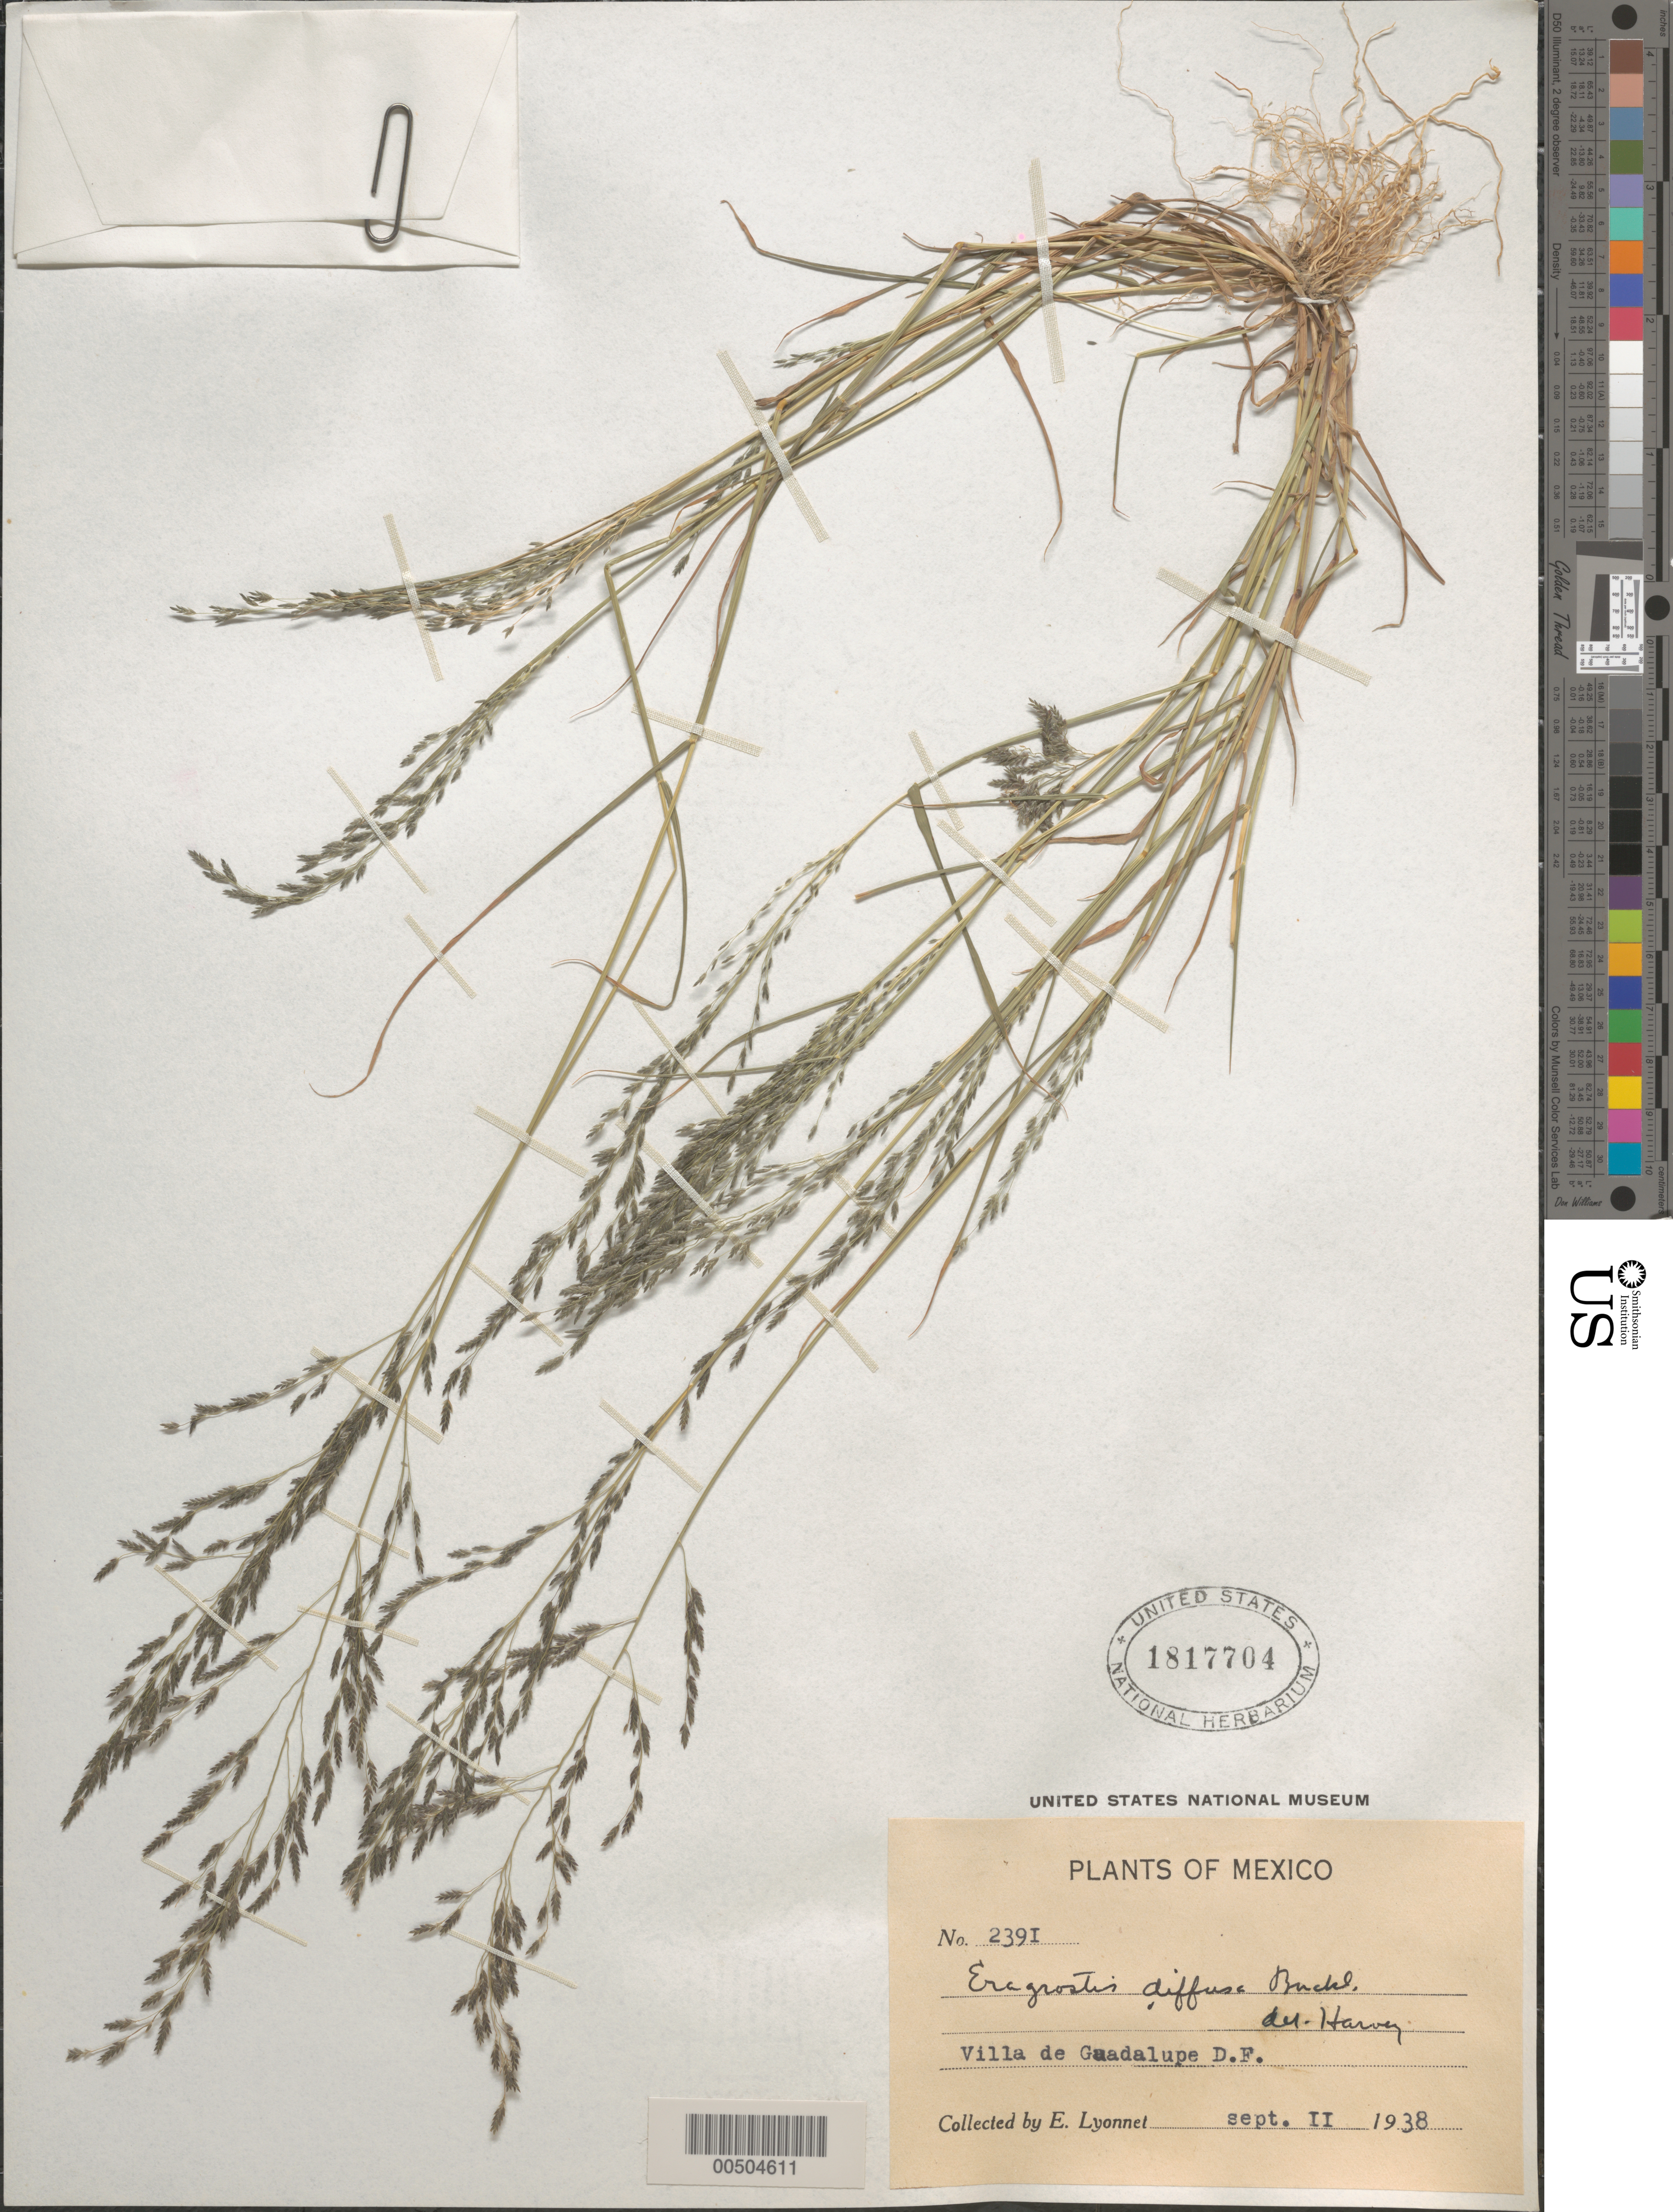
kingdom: Plantae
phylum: Tracheophyta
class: Liliopsida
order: Poales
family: Poaceae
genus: Eragrostis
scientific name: Eragrostis pectinacea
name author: (Michx.) Nees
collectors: Bro. E. Lyonnet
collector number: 2391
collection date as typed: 2 Sep 1938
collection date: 1938-09-02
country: Mexico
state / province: Distrito Federal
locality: Villa de Guadalupe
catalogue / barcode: US 1817704